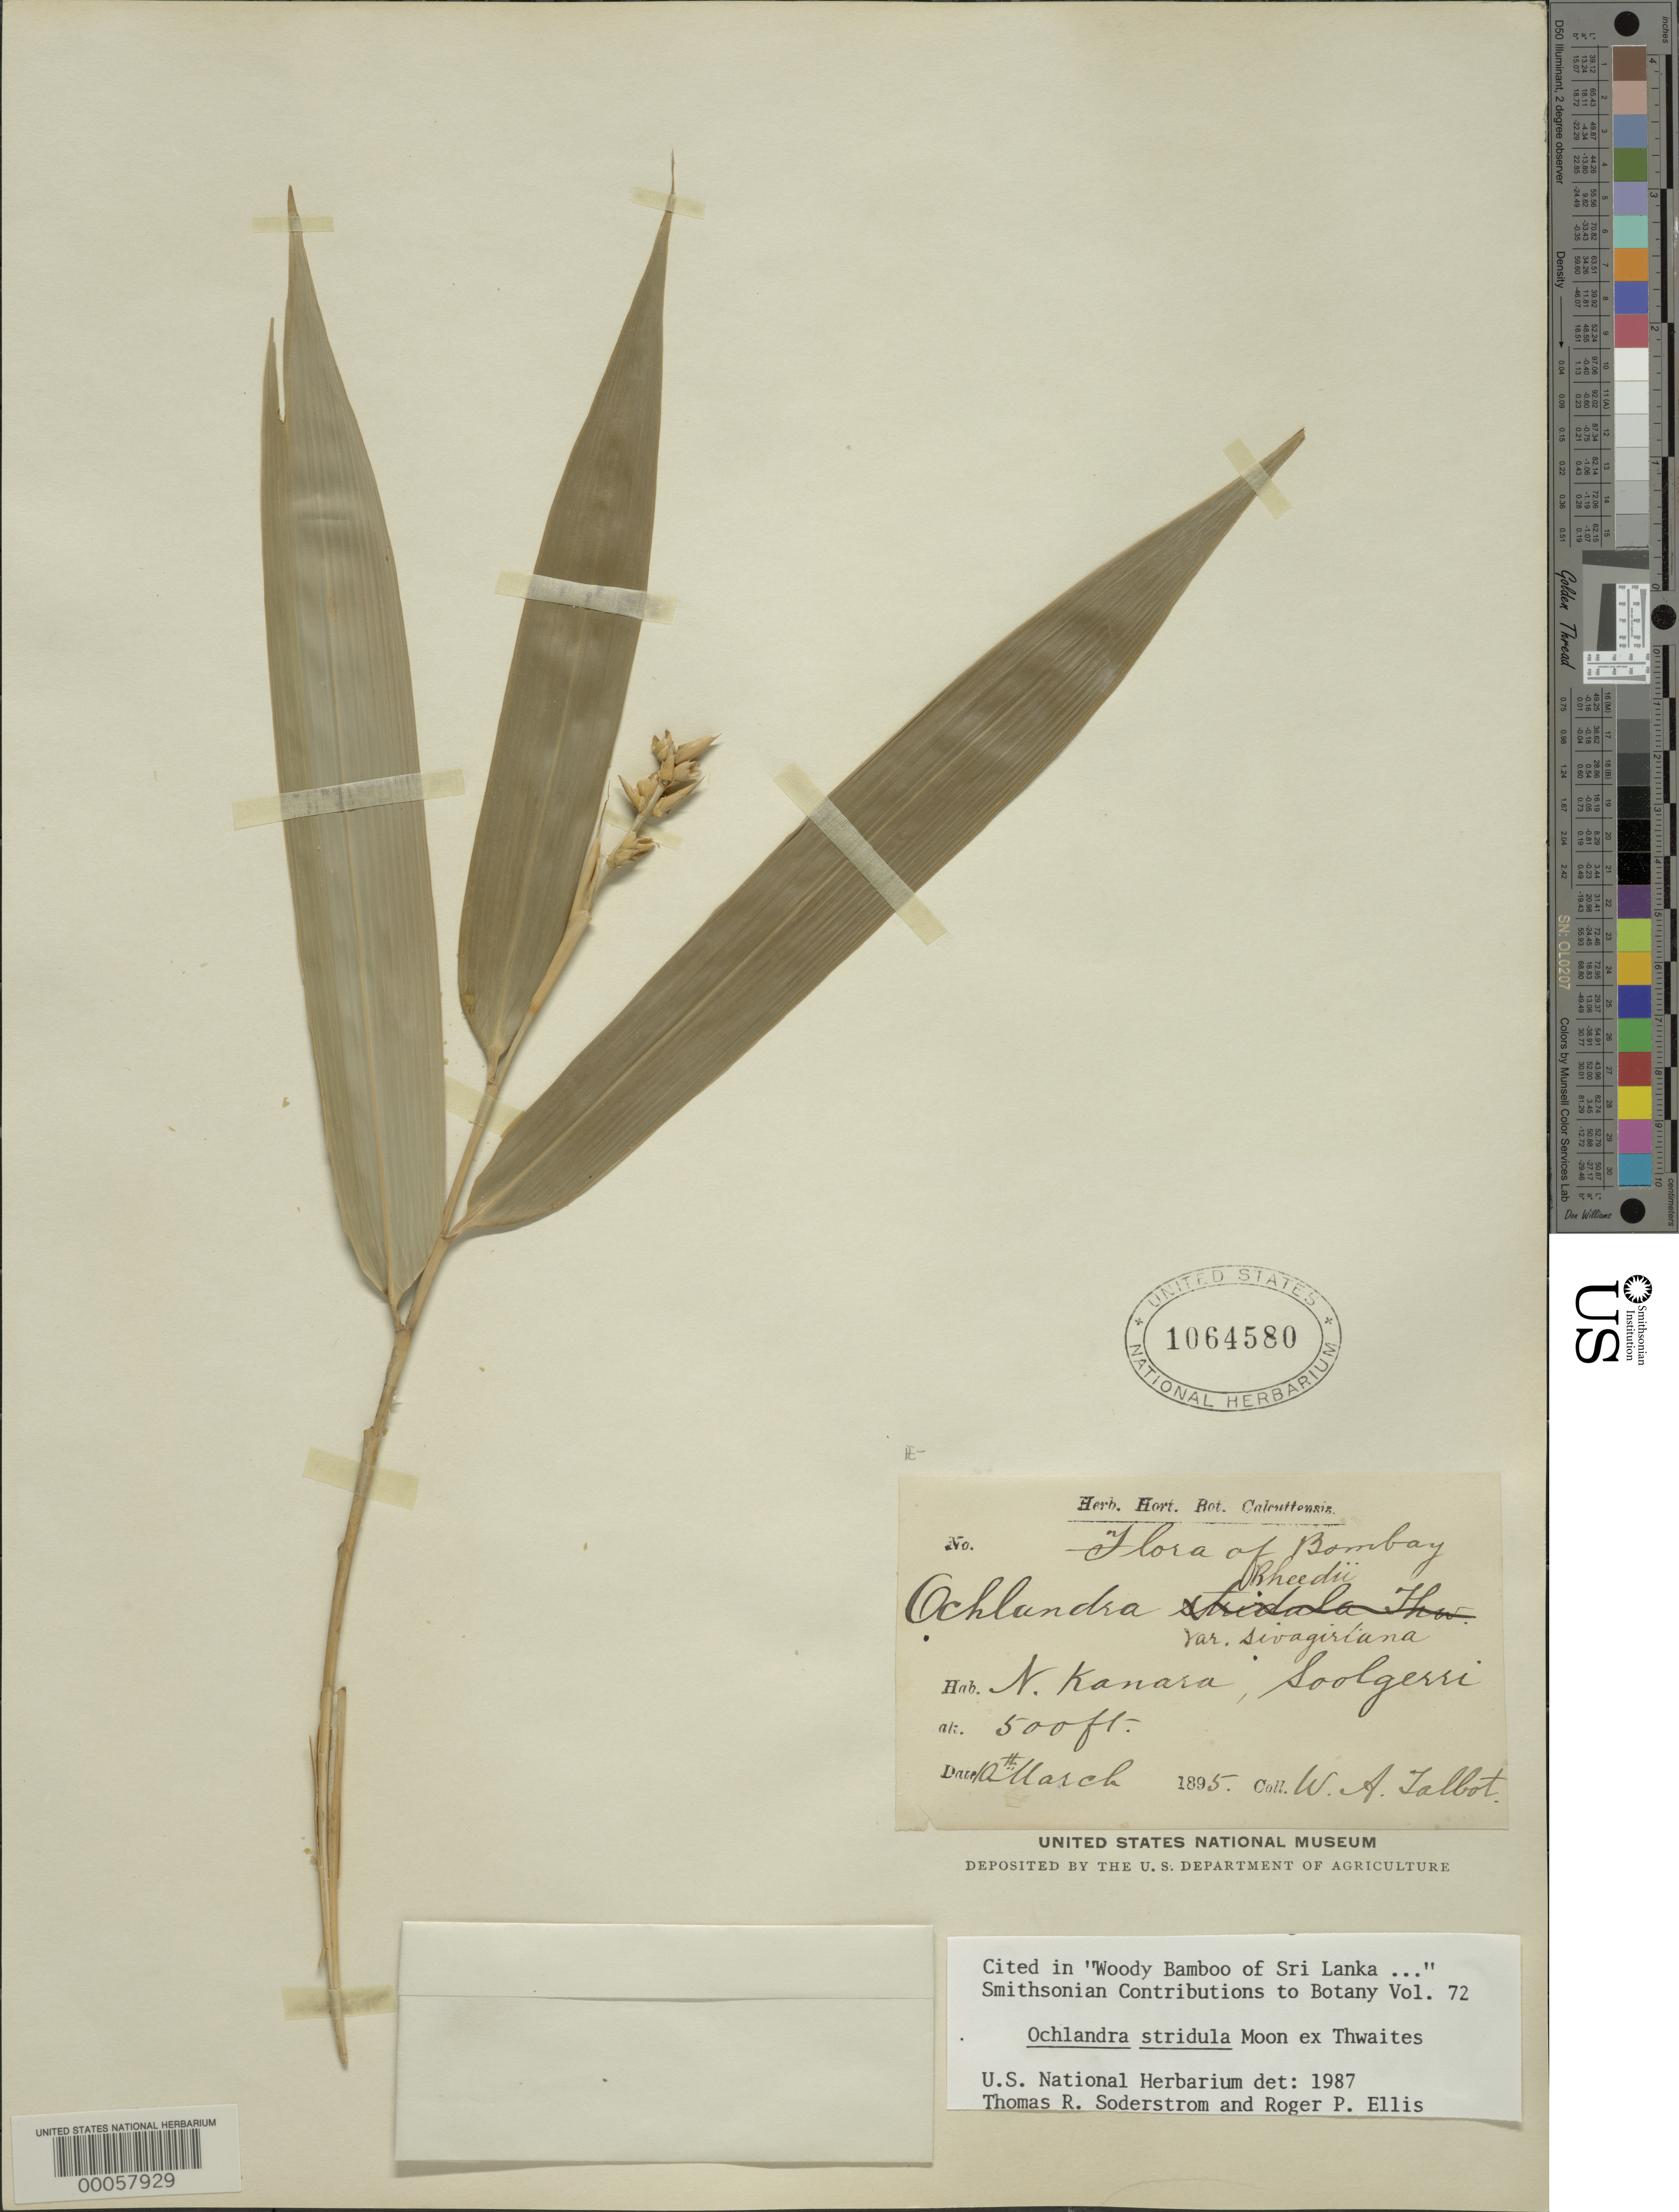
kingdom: Plantae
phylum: Tracheophyta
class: Liliopsida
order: Poales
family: Poaceae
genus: Ochlandra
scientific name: Ochlandra stridula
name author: Moon ex Thwaites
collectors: W. Talbot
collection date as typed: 10 Mar 1895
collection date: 1895-03-10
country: India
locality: Bombay, n kanara, soolgerri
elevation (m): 152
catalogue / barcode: US 1064580